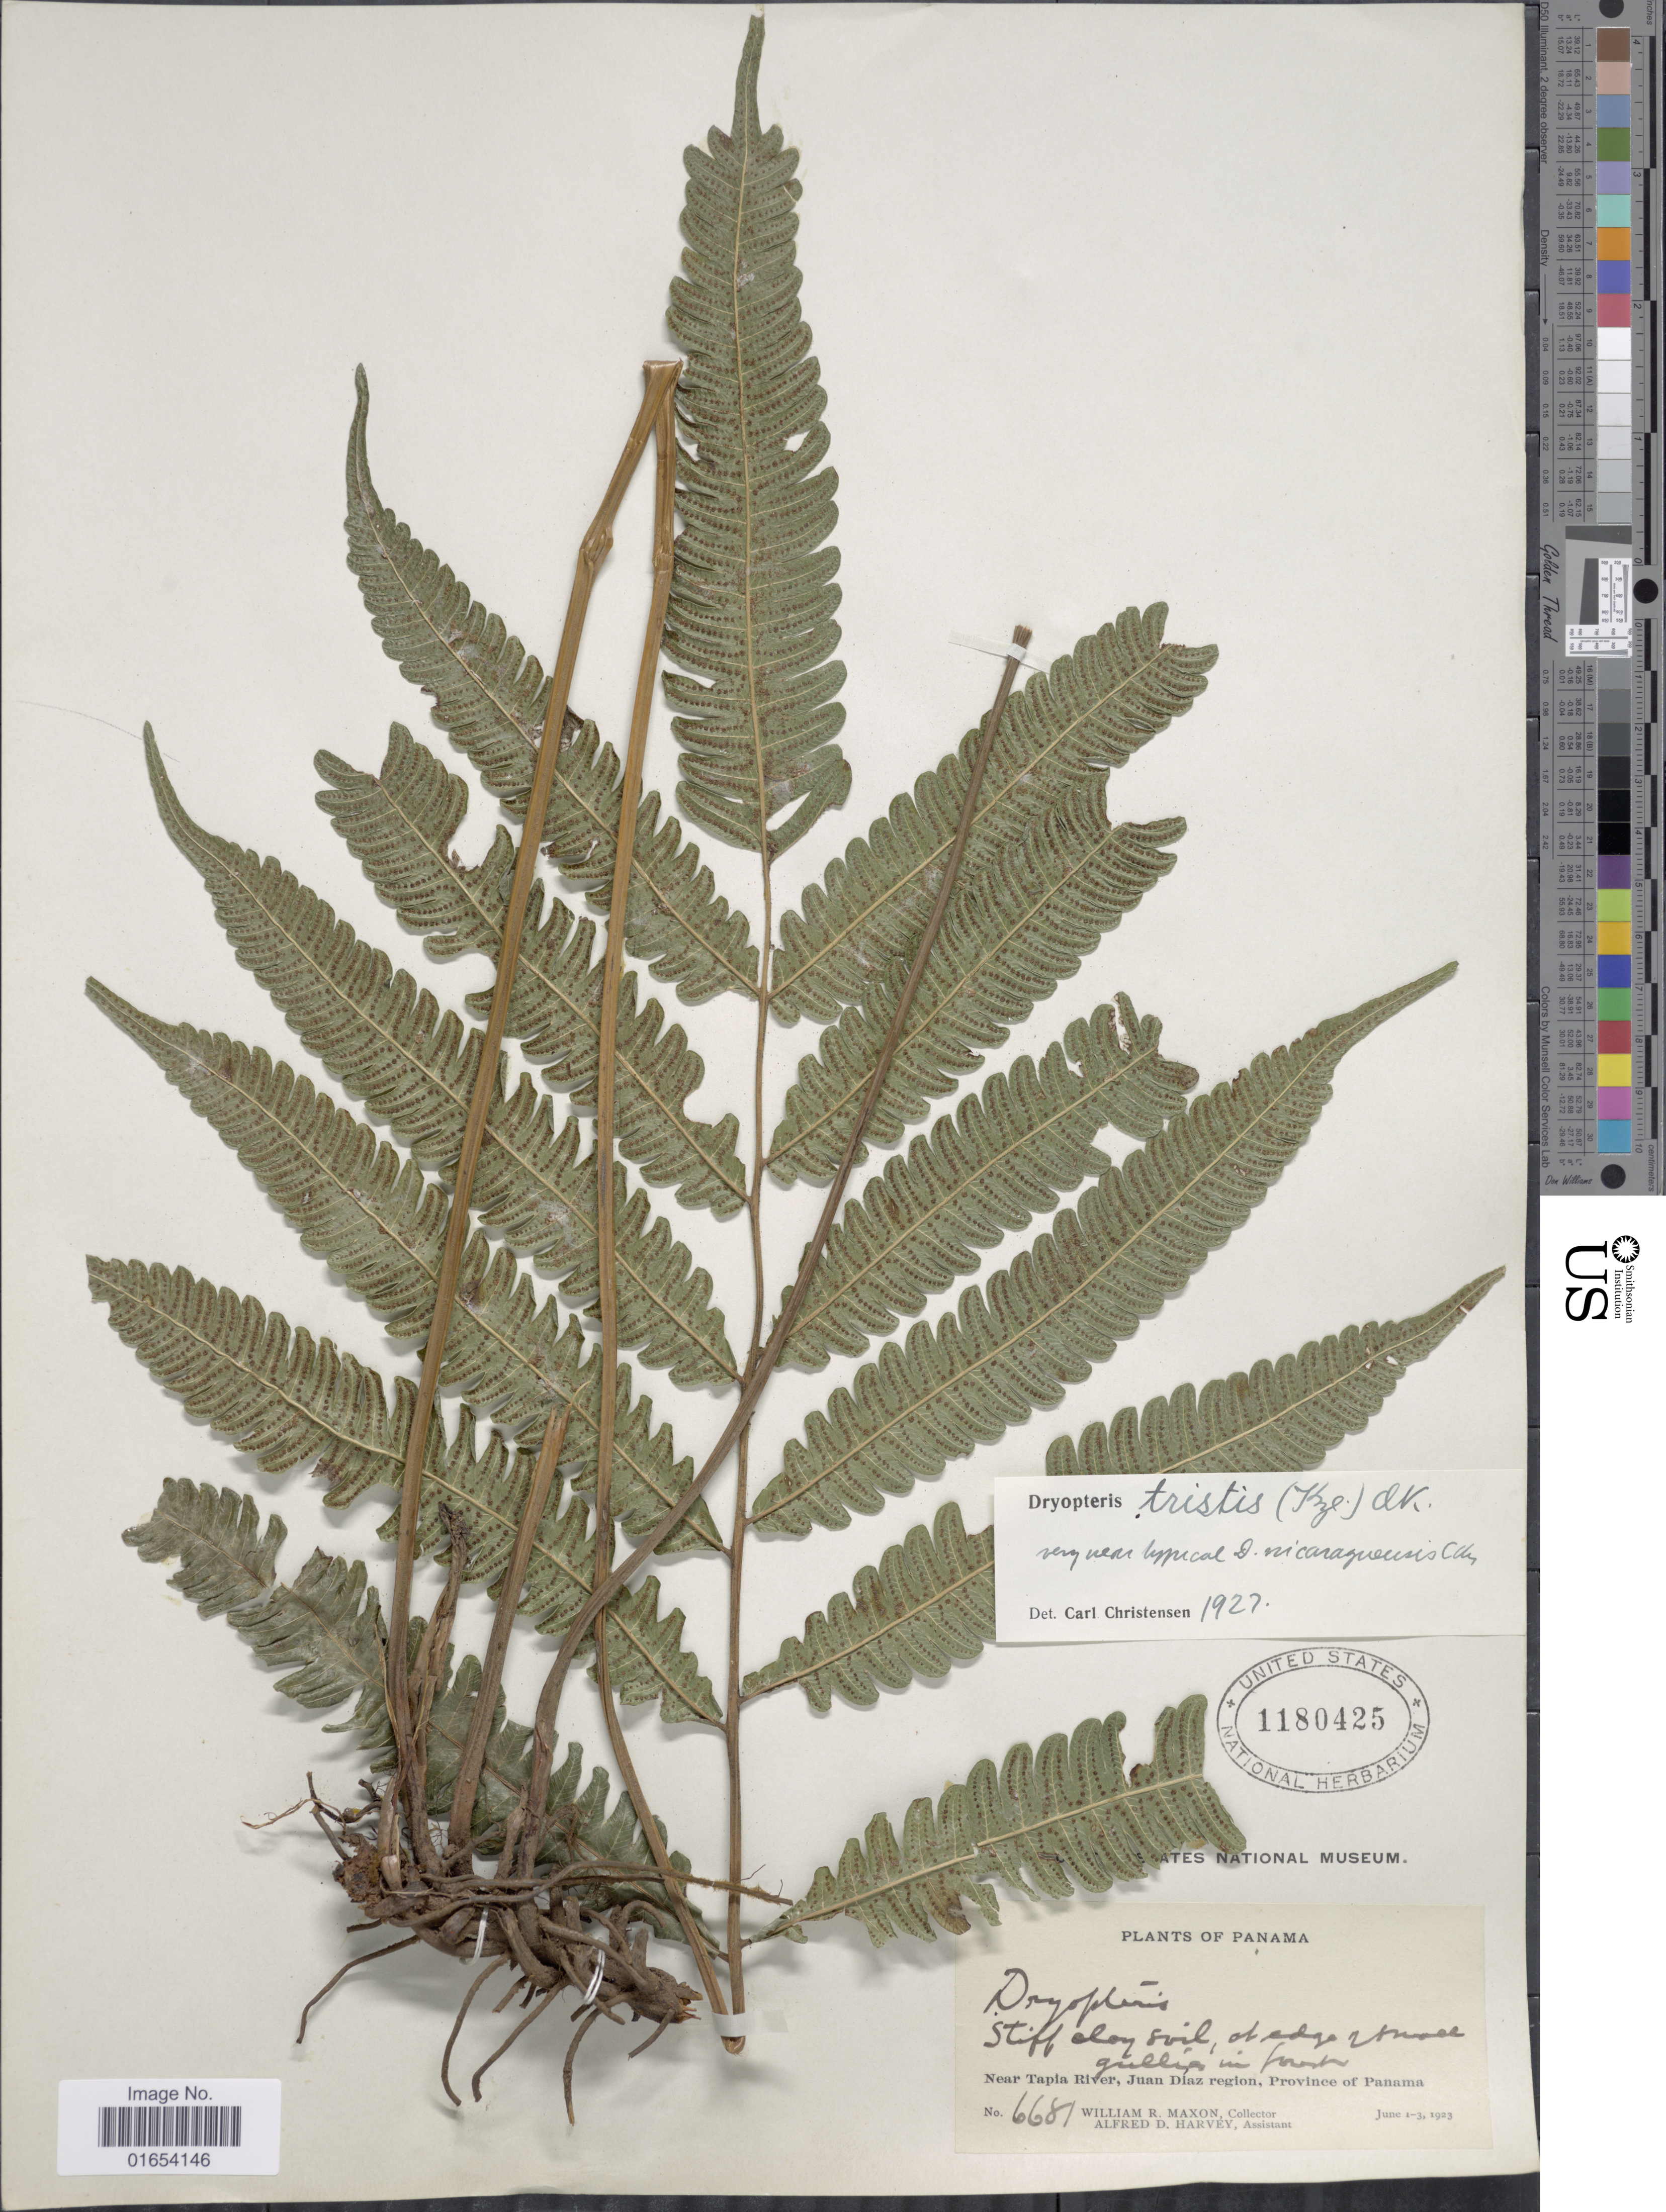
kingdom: Plantae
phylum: Tracheophyta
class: Polypodiopsida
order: Polypodiales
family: Thelypteridaceae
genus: Goniopteris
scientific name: Goniopteris nicaraguensis (C. Chr.) comb. nov., ined 2015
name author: (C. Chr.)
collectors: W. R. Maxon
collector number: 6681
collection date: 1923-06-01/1923-06-03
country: Panama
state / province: Panamá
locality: Near Tapia River, Juan Diaz region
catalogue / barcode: US 1180425